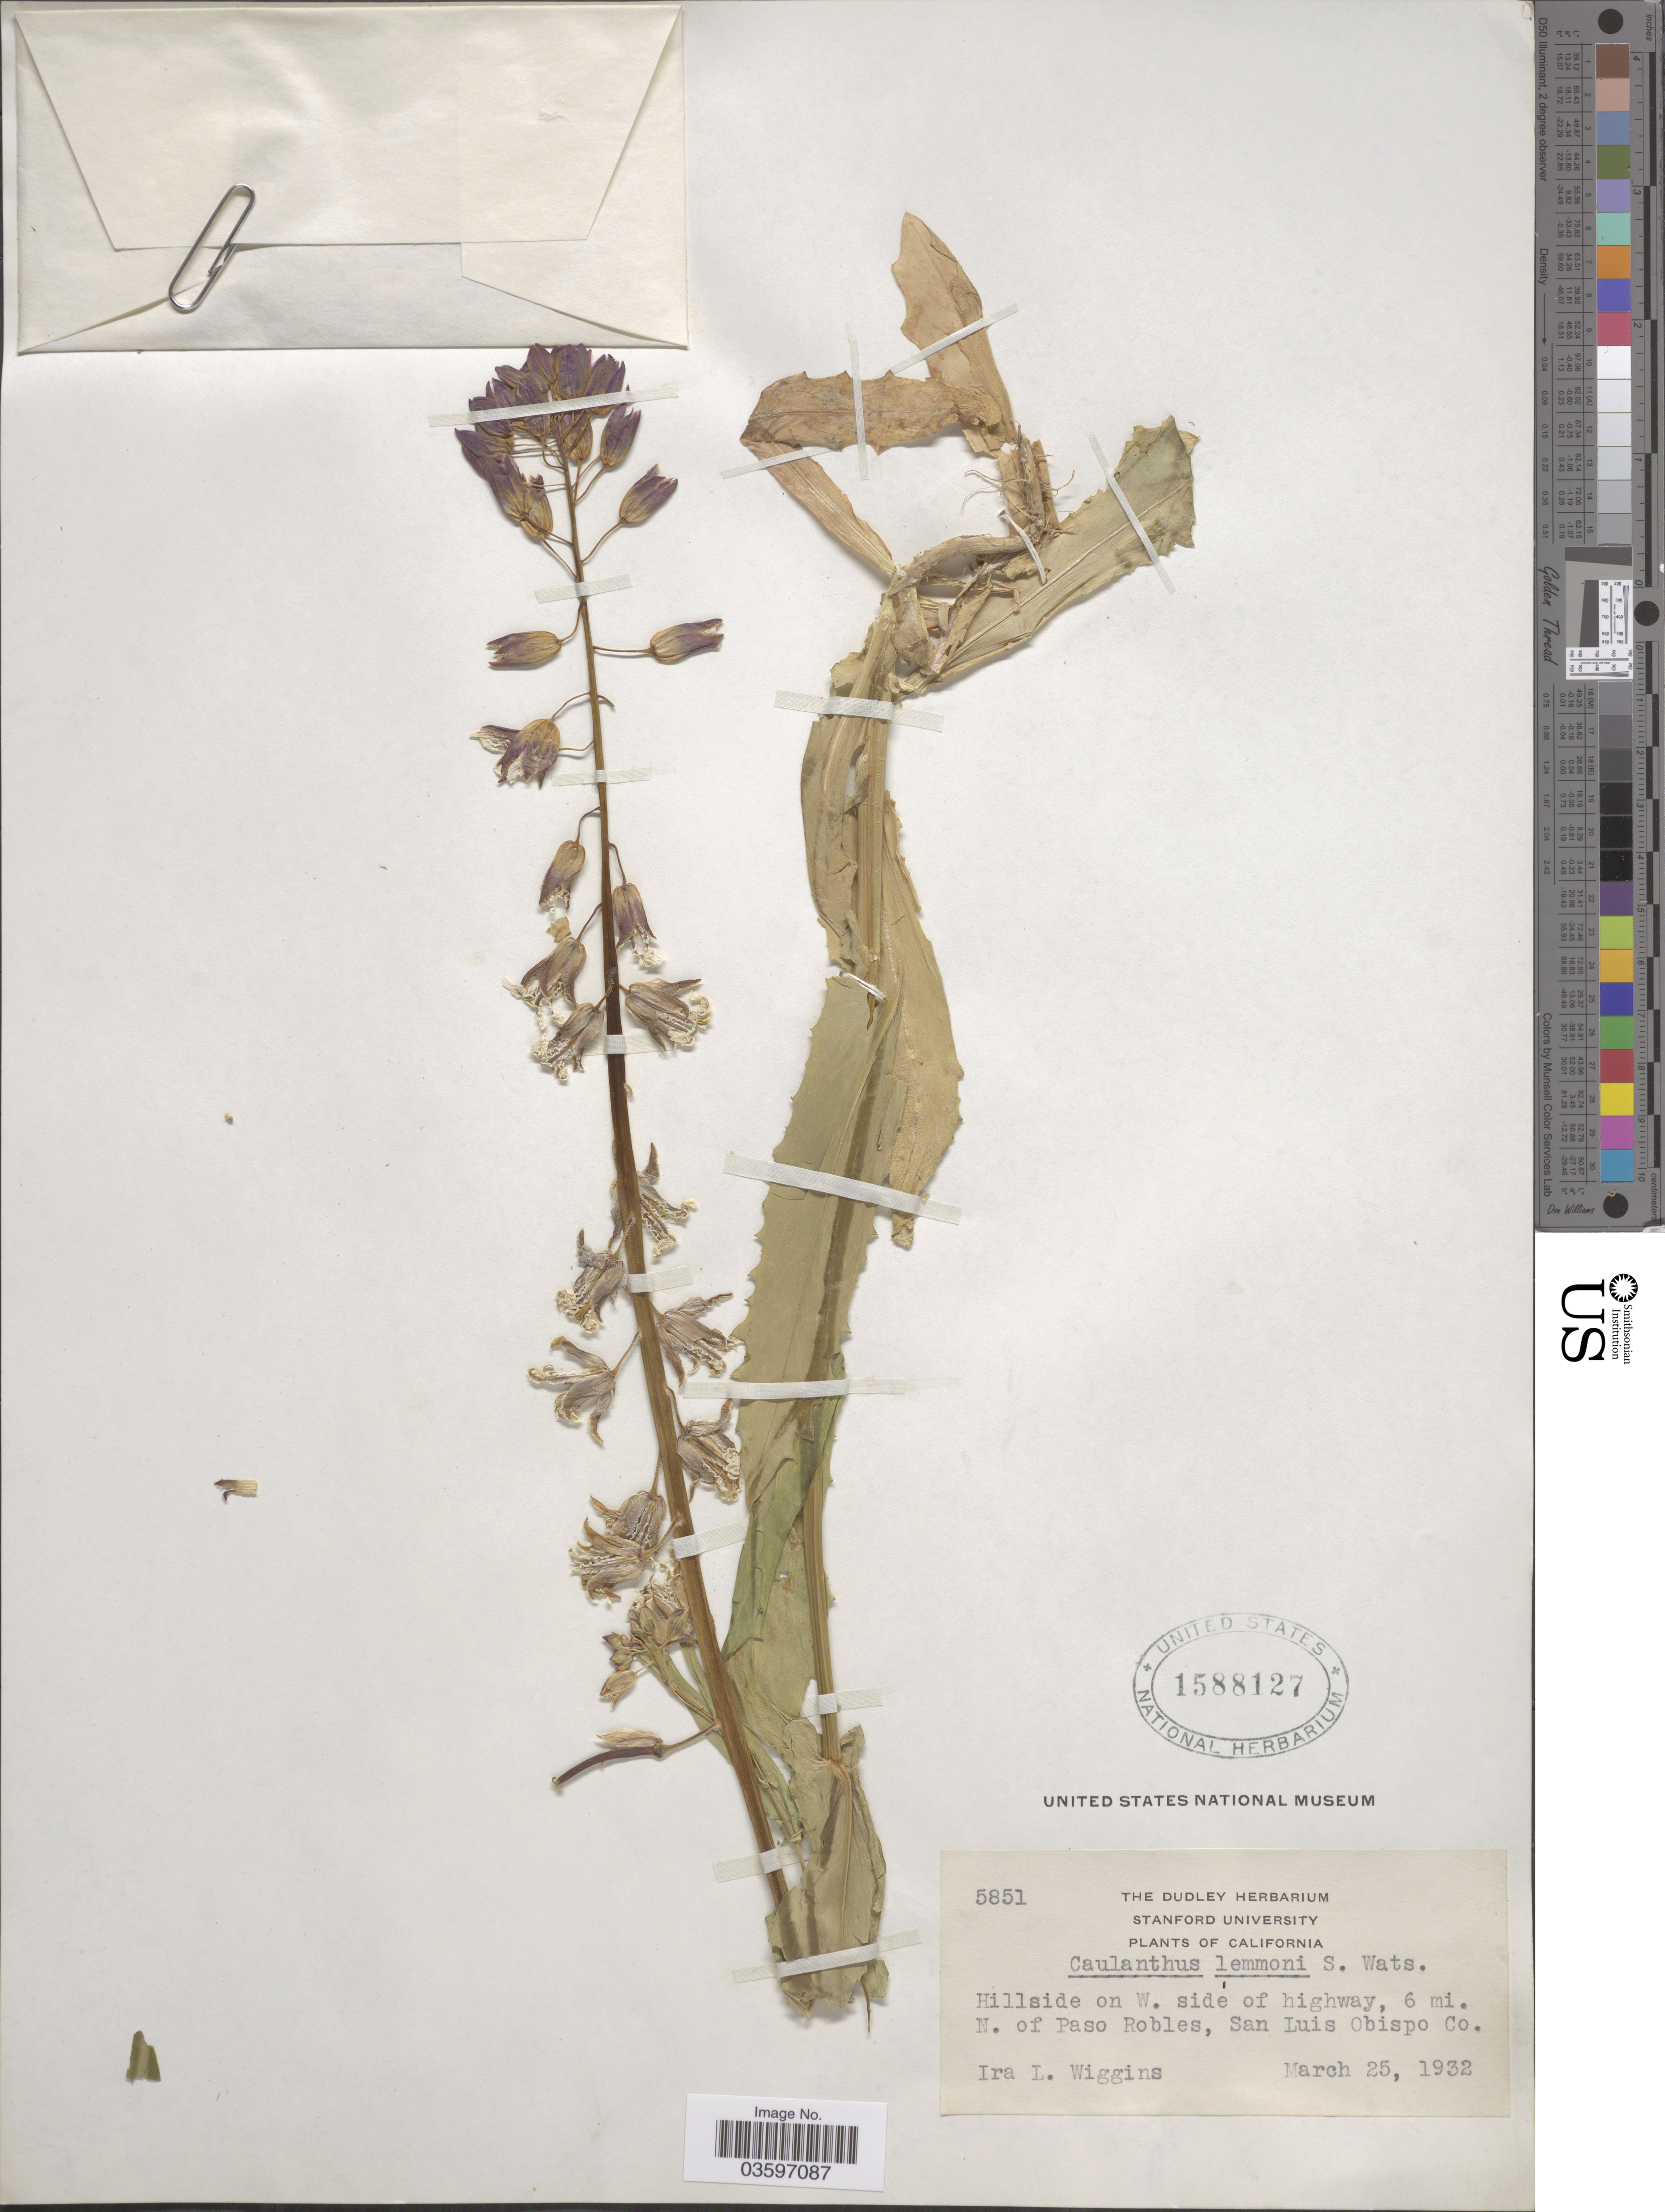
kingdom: Plantae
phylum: Tracheophyta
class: Magnoliopsida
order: Brassicales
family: Brassicaceae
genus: Caulanthus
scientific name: Caulanthus lemmonii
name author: S. Watson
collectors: I. L. Wiggins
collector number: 5851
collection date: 1932-03-25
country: United States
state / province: California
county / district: San Luis Obispo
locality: Hillside on W. side of highway, 6 mi. N. of Paso Robles, San Luis Obispo Co.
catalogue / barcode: US 1588127